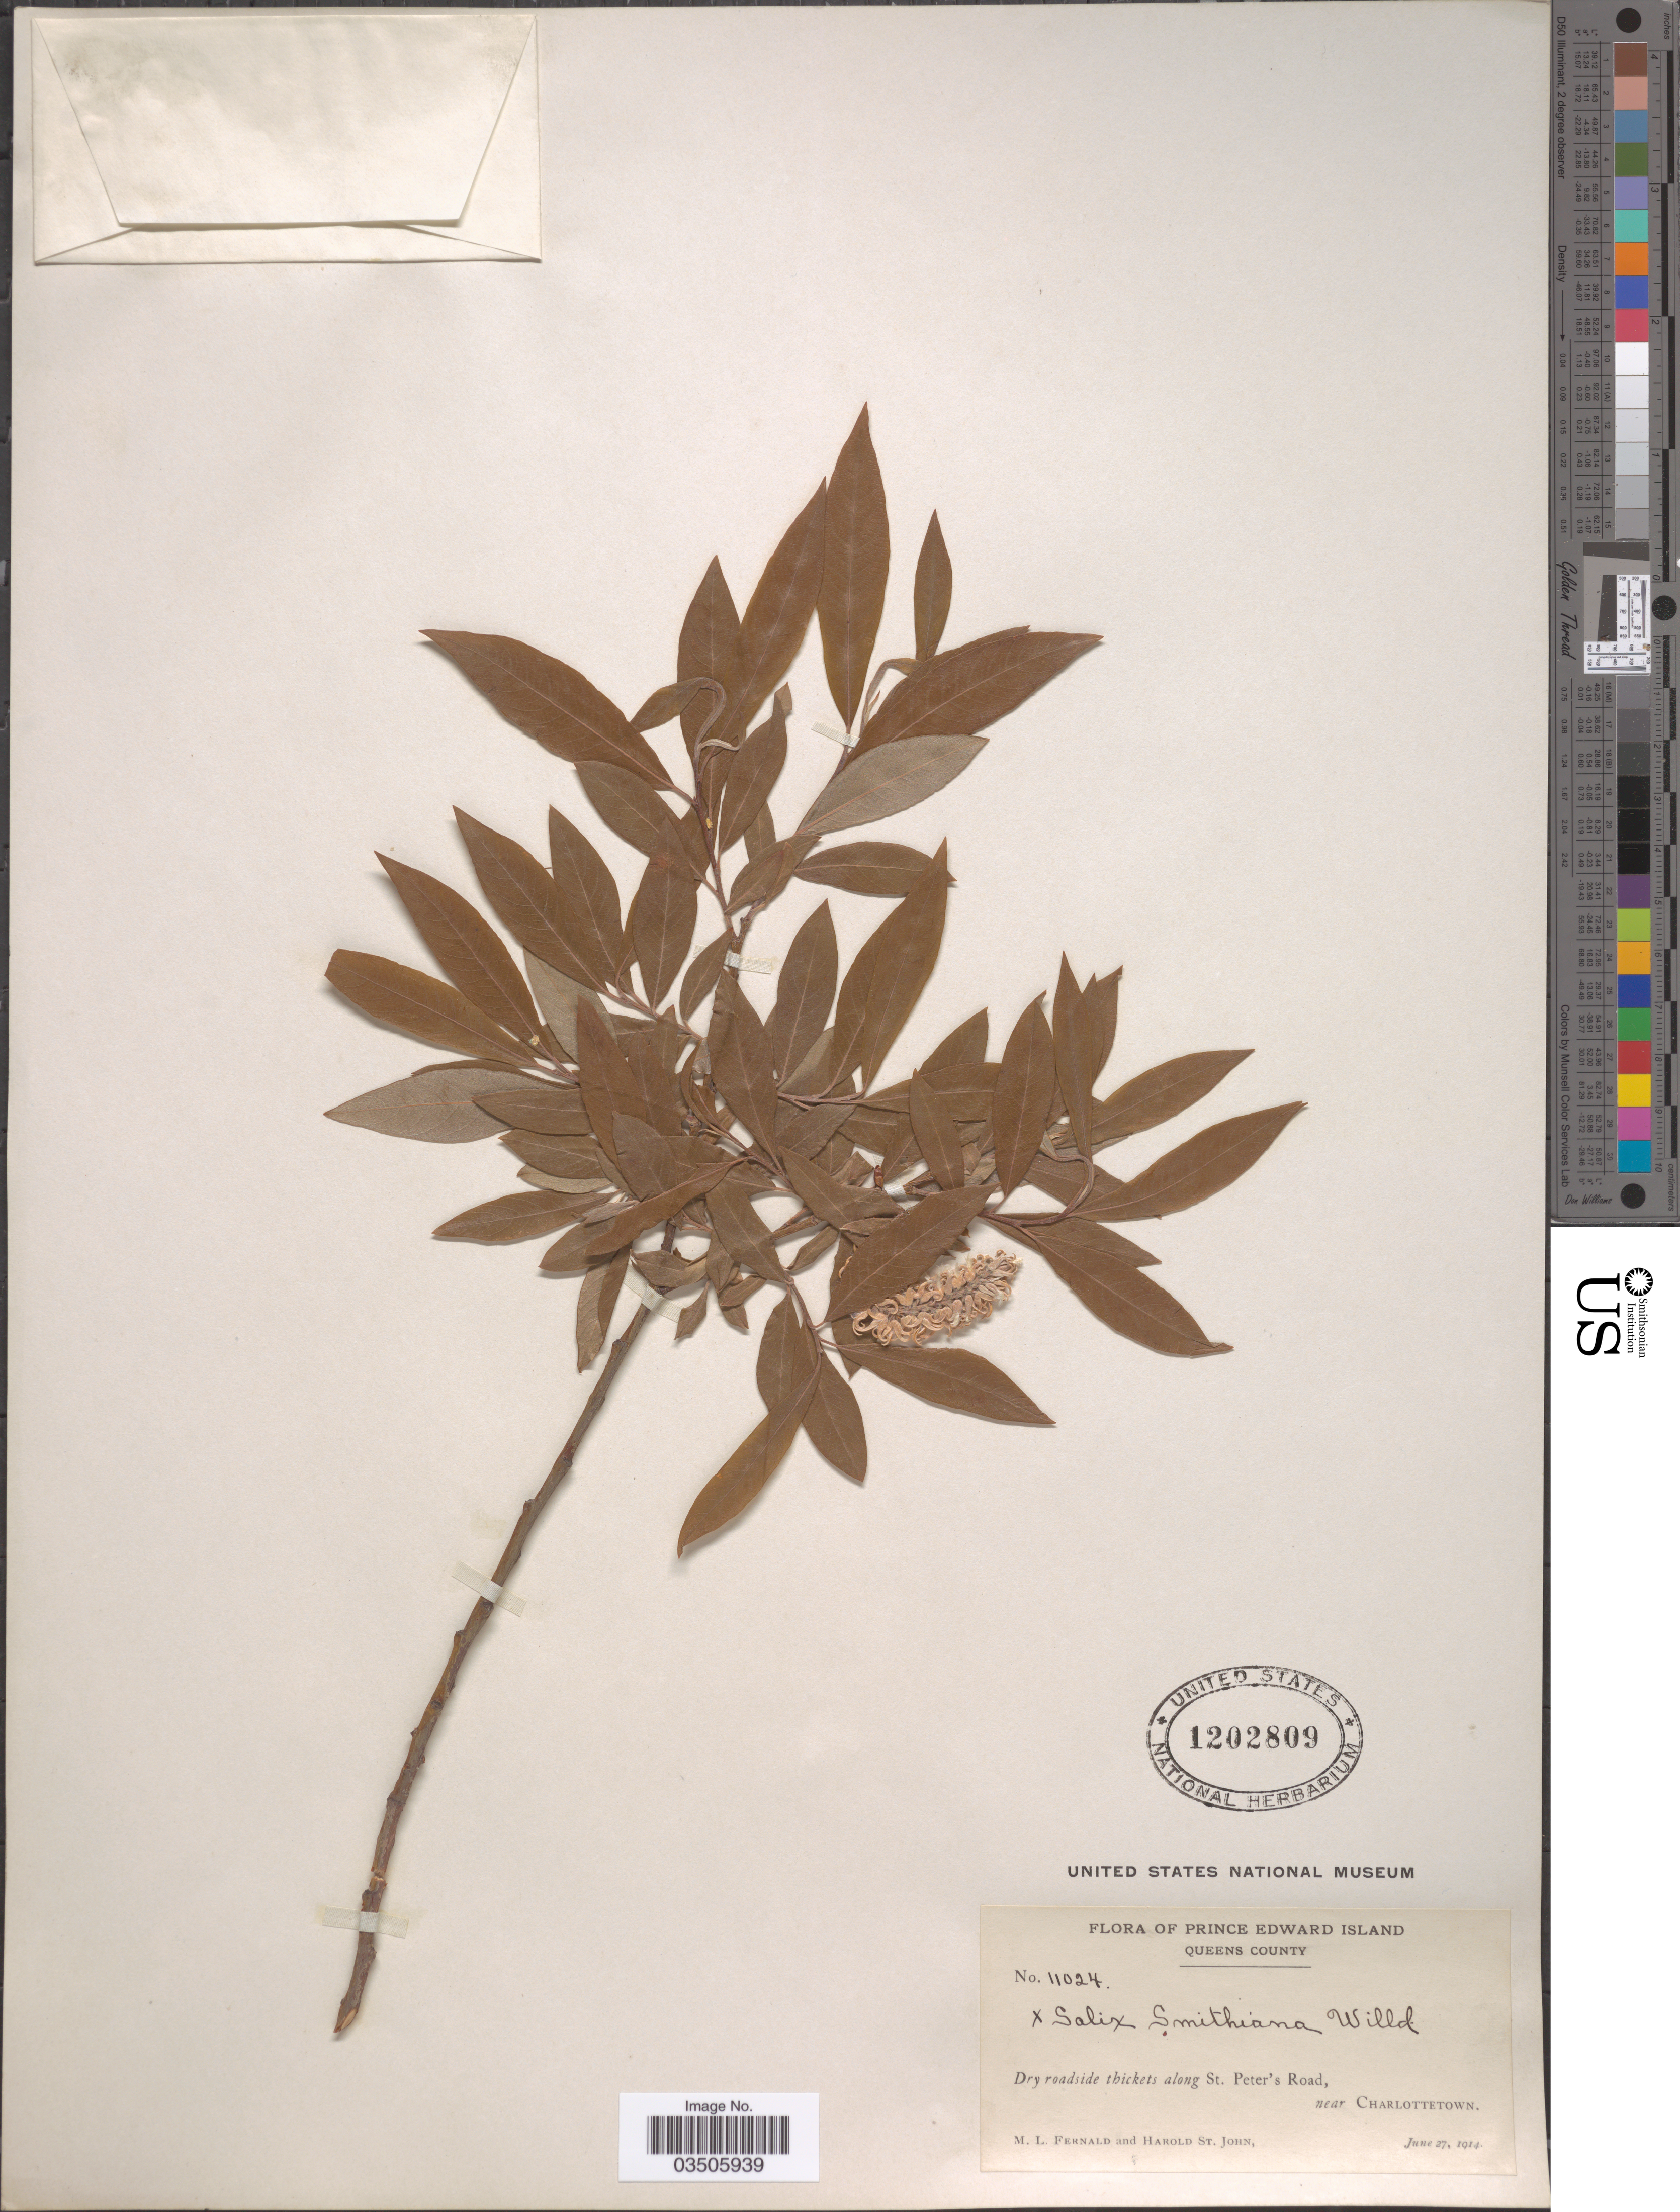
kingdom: Plantae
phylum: Tracheophyta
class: Magnoliopsida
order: Malpighiales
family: Salicaceae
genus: Salix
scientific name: Salix smithiana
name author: Willd.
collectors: M. L. Fernald & H. St. John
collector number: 11024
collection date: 1914-06-27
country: Canada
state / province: Prince Edward Island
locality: Queens County. Dry roadside thicket along St. Peter's Road, near Charlottetown.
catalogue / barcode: US 1202809